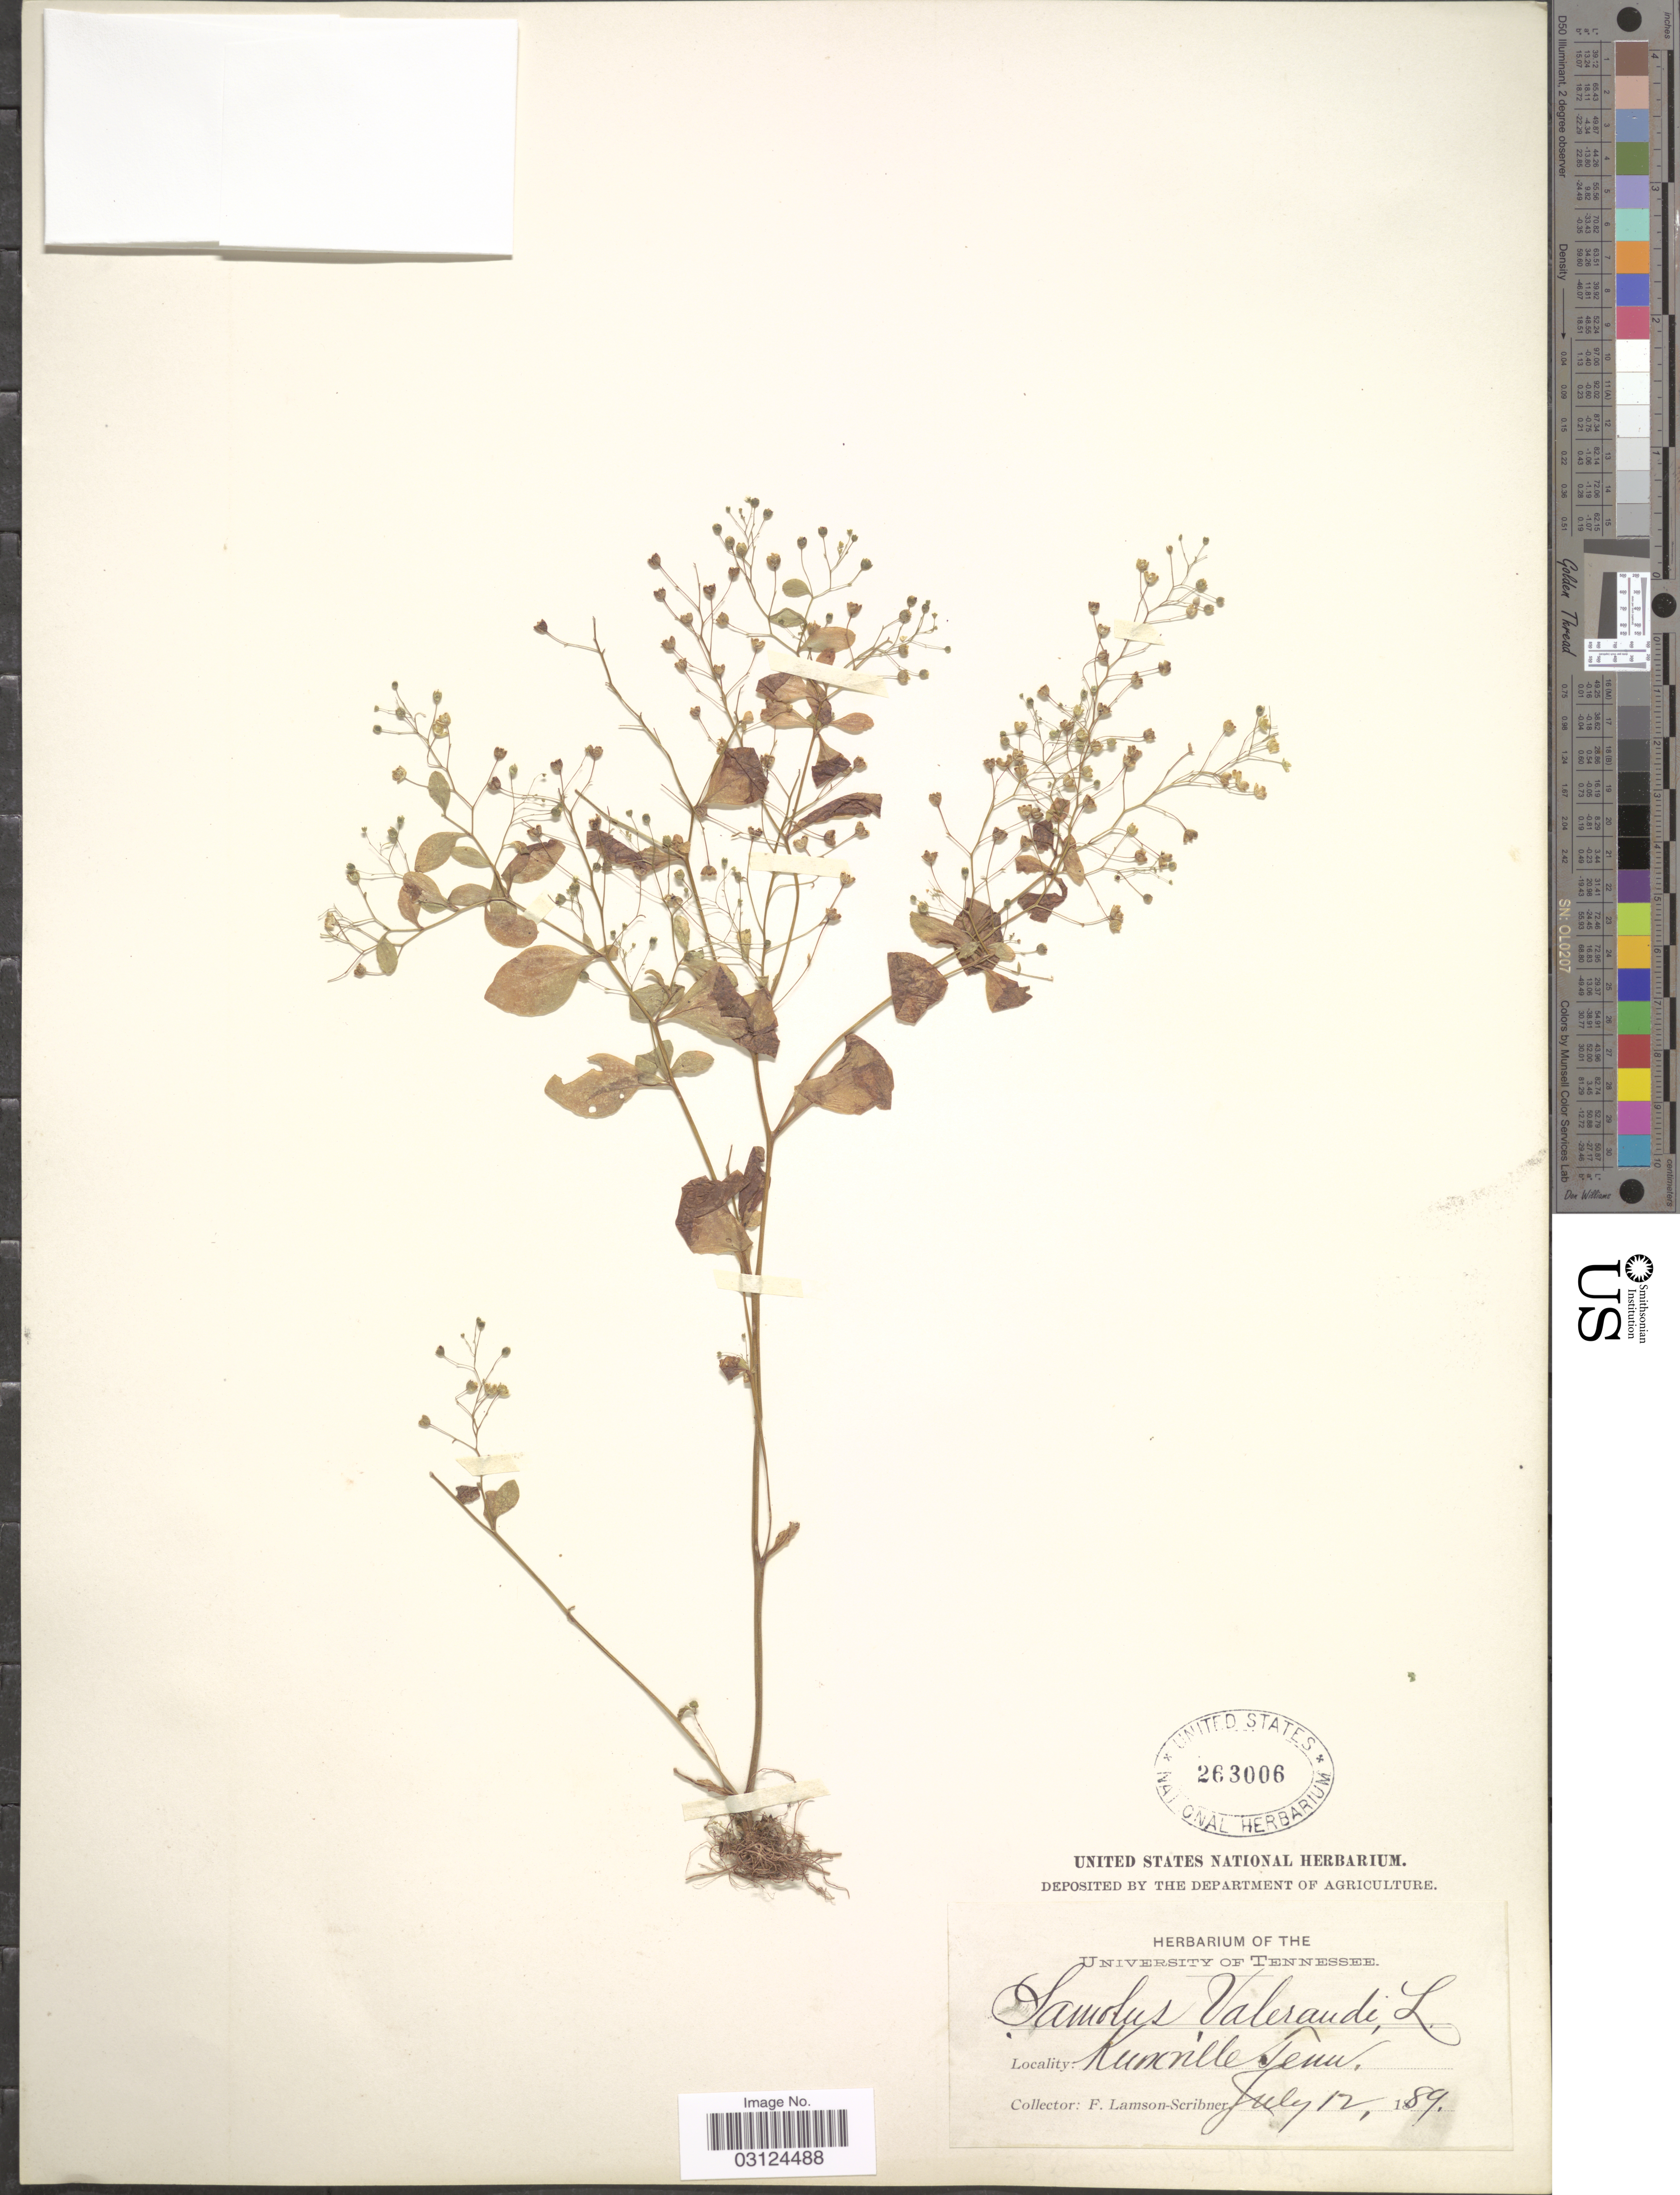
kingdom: Plantae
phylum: Tracheophyta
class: Magnoliopsida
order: Ericales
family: Primulaceae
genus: Samolus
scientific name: Samolus parviflorus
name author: Raf.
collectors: F. Lamson-Scribner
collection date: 1889-07-12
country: United States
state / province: Tennessee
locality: Knoxville.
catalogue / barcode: US 263006